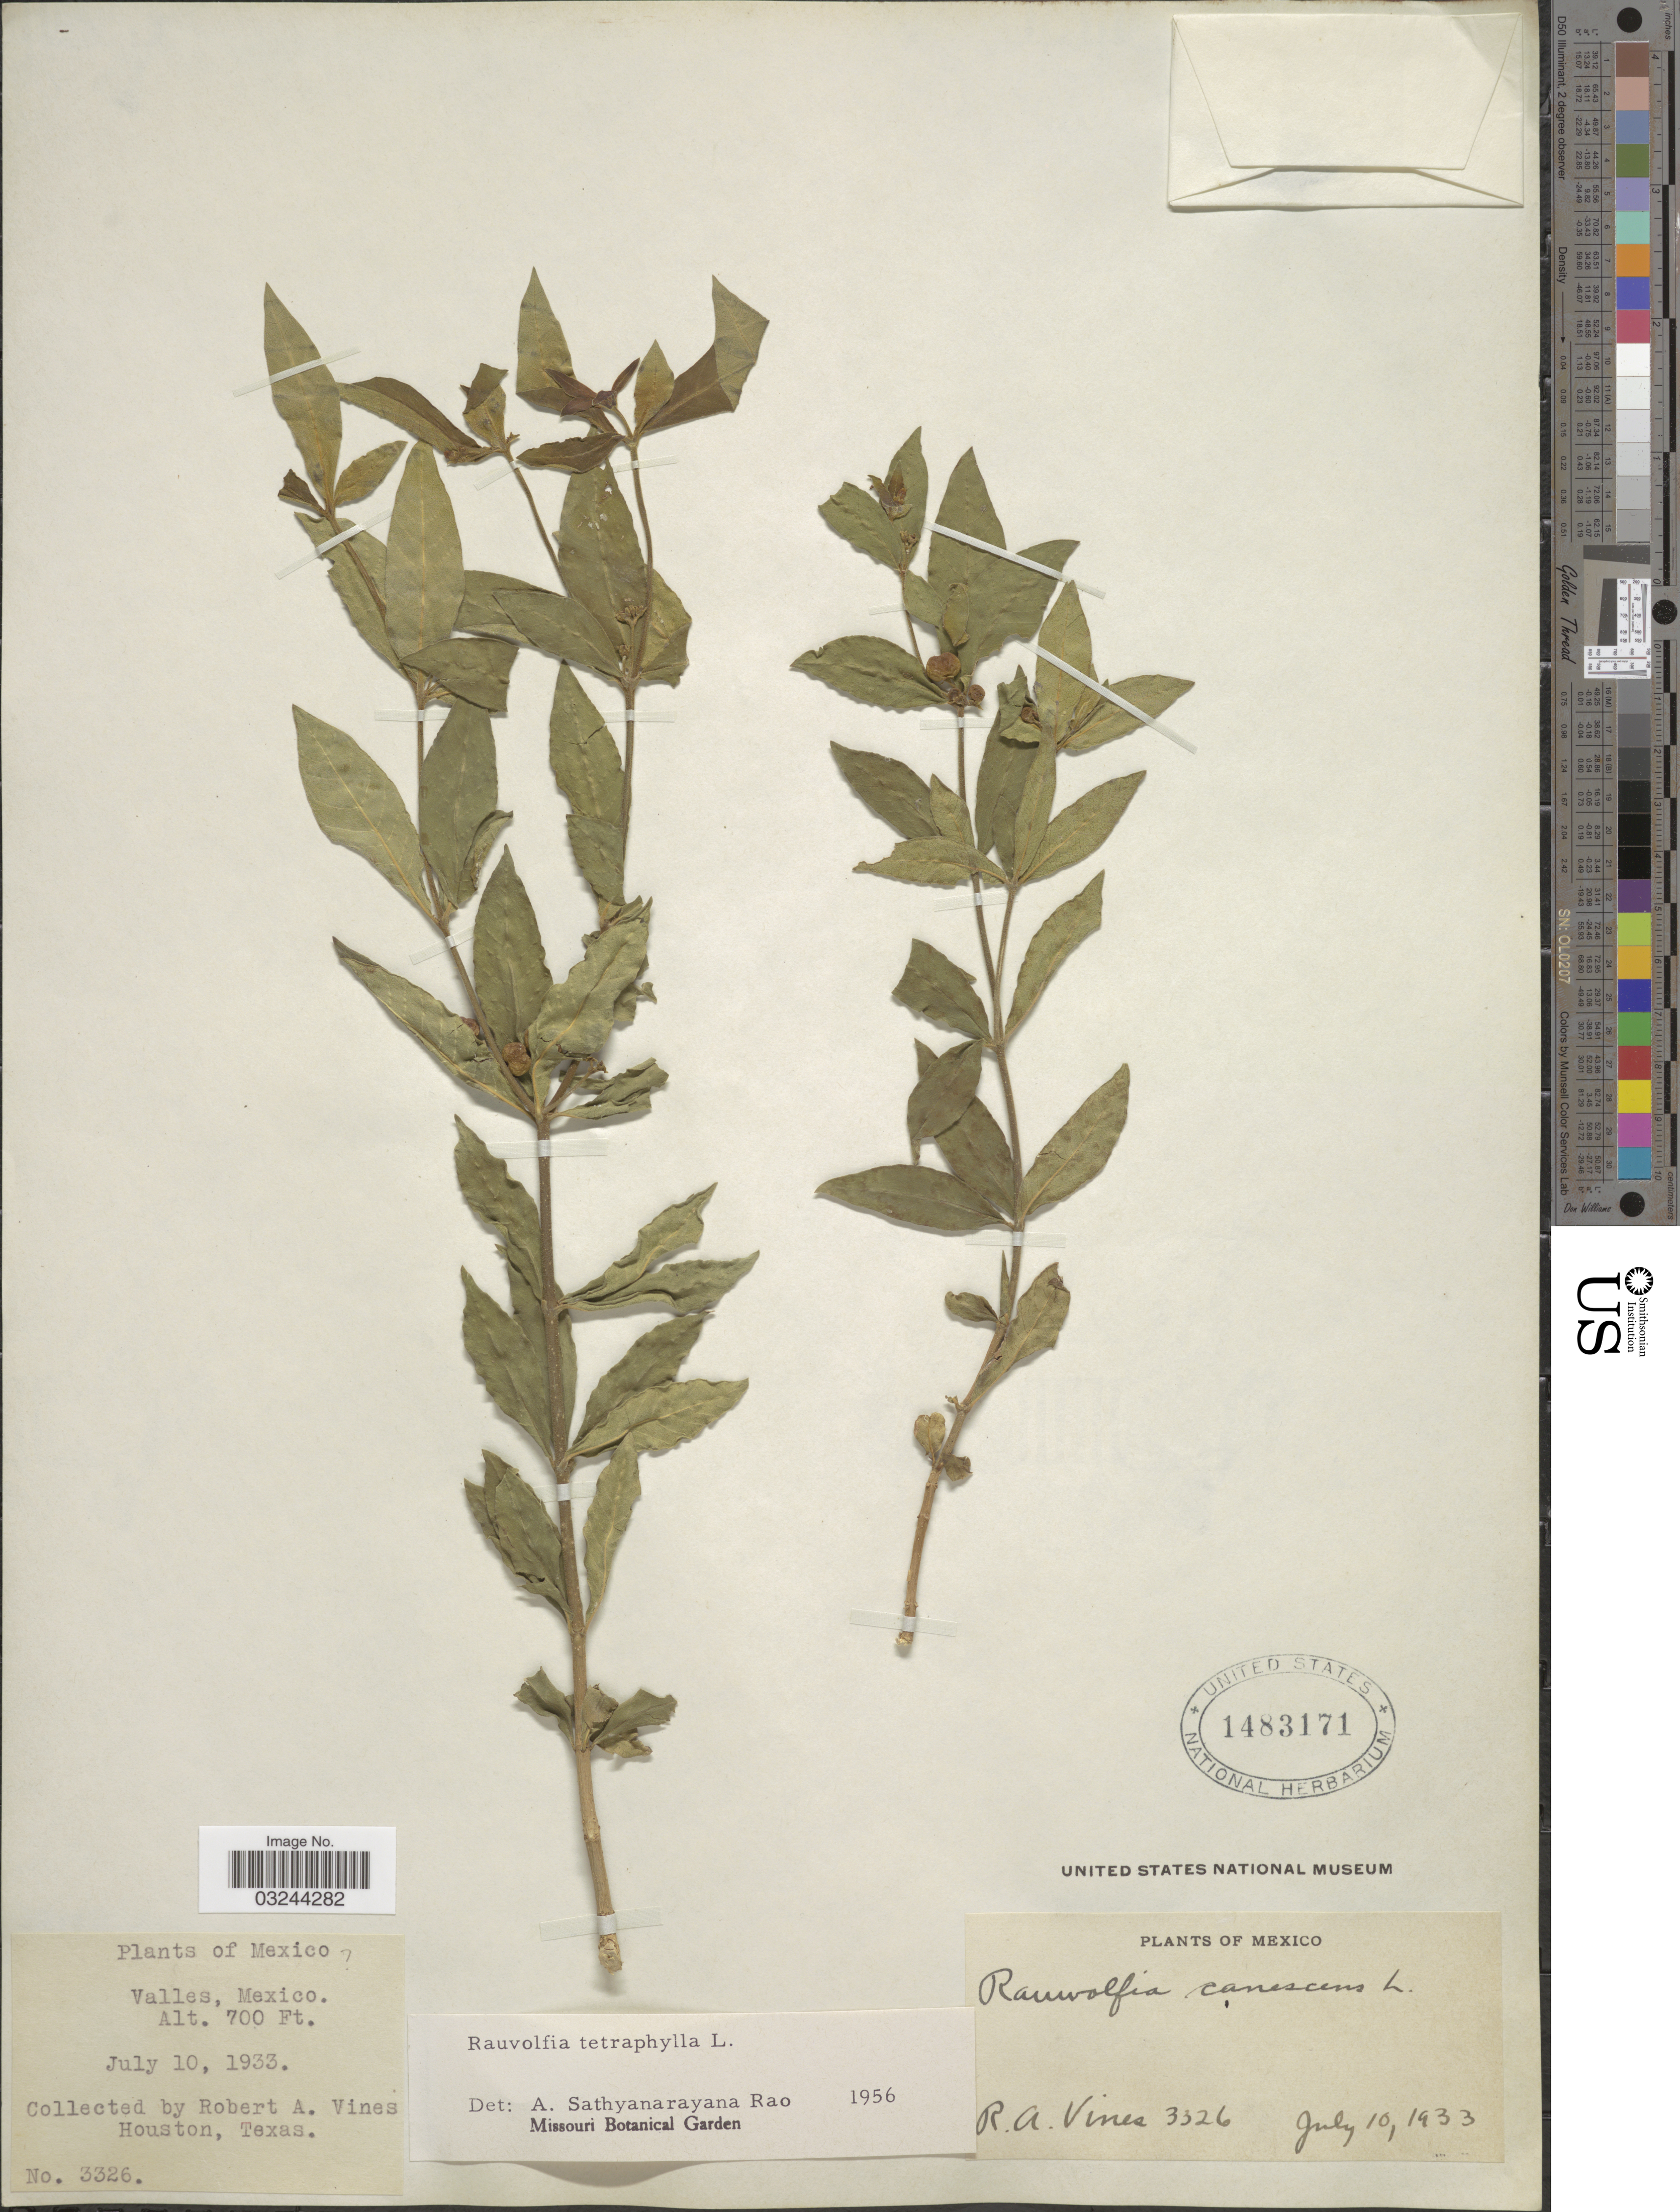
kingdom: Plantae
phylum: Tracheophyta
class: Magnoliopsida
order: Gentianales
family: Apocynaceae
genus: Rauvolfia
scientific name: Rauvolfia tetraphylla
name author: L.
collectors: R. Vines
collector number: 3326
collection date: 1933-07-10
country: Mexico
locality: Valles.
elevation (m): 213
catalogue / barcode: US 1483171